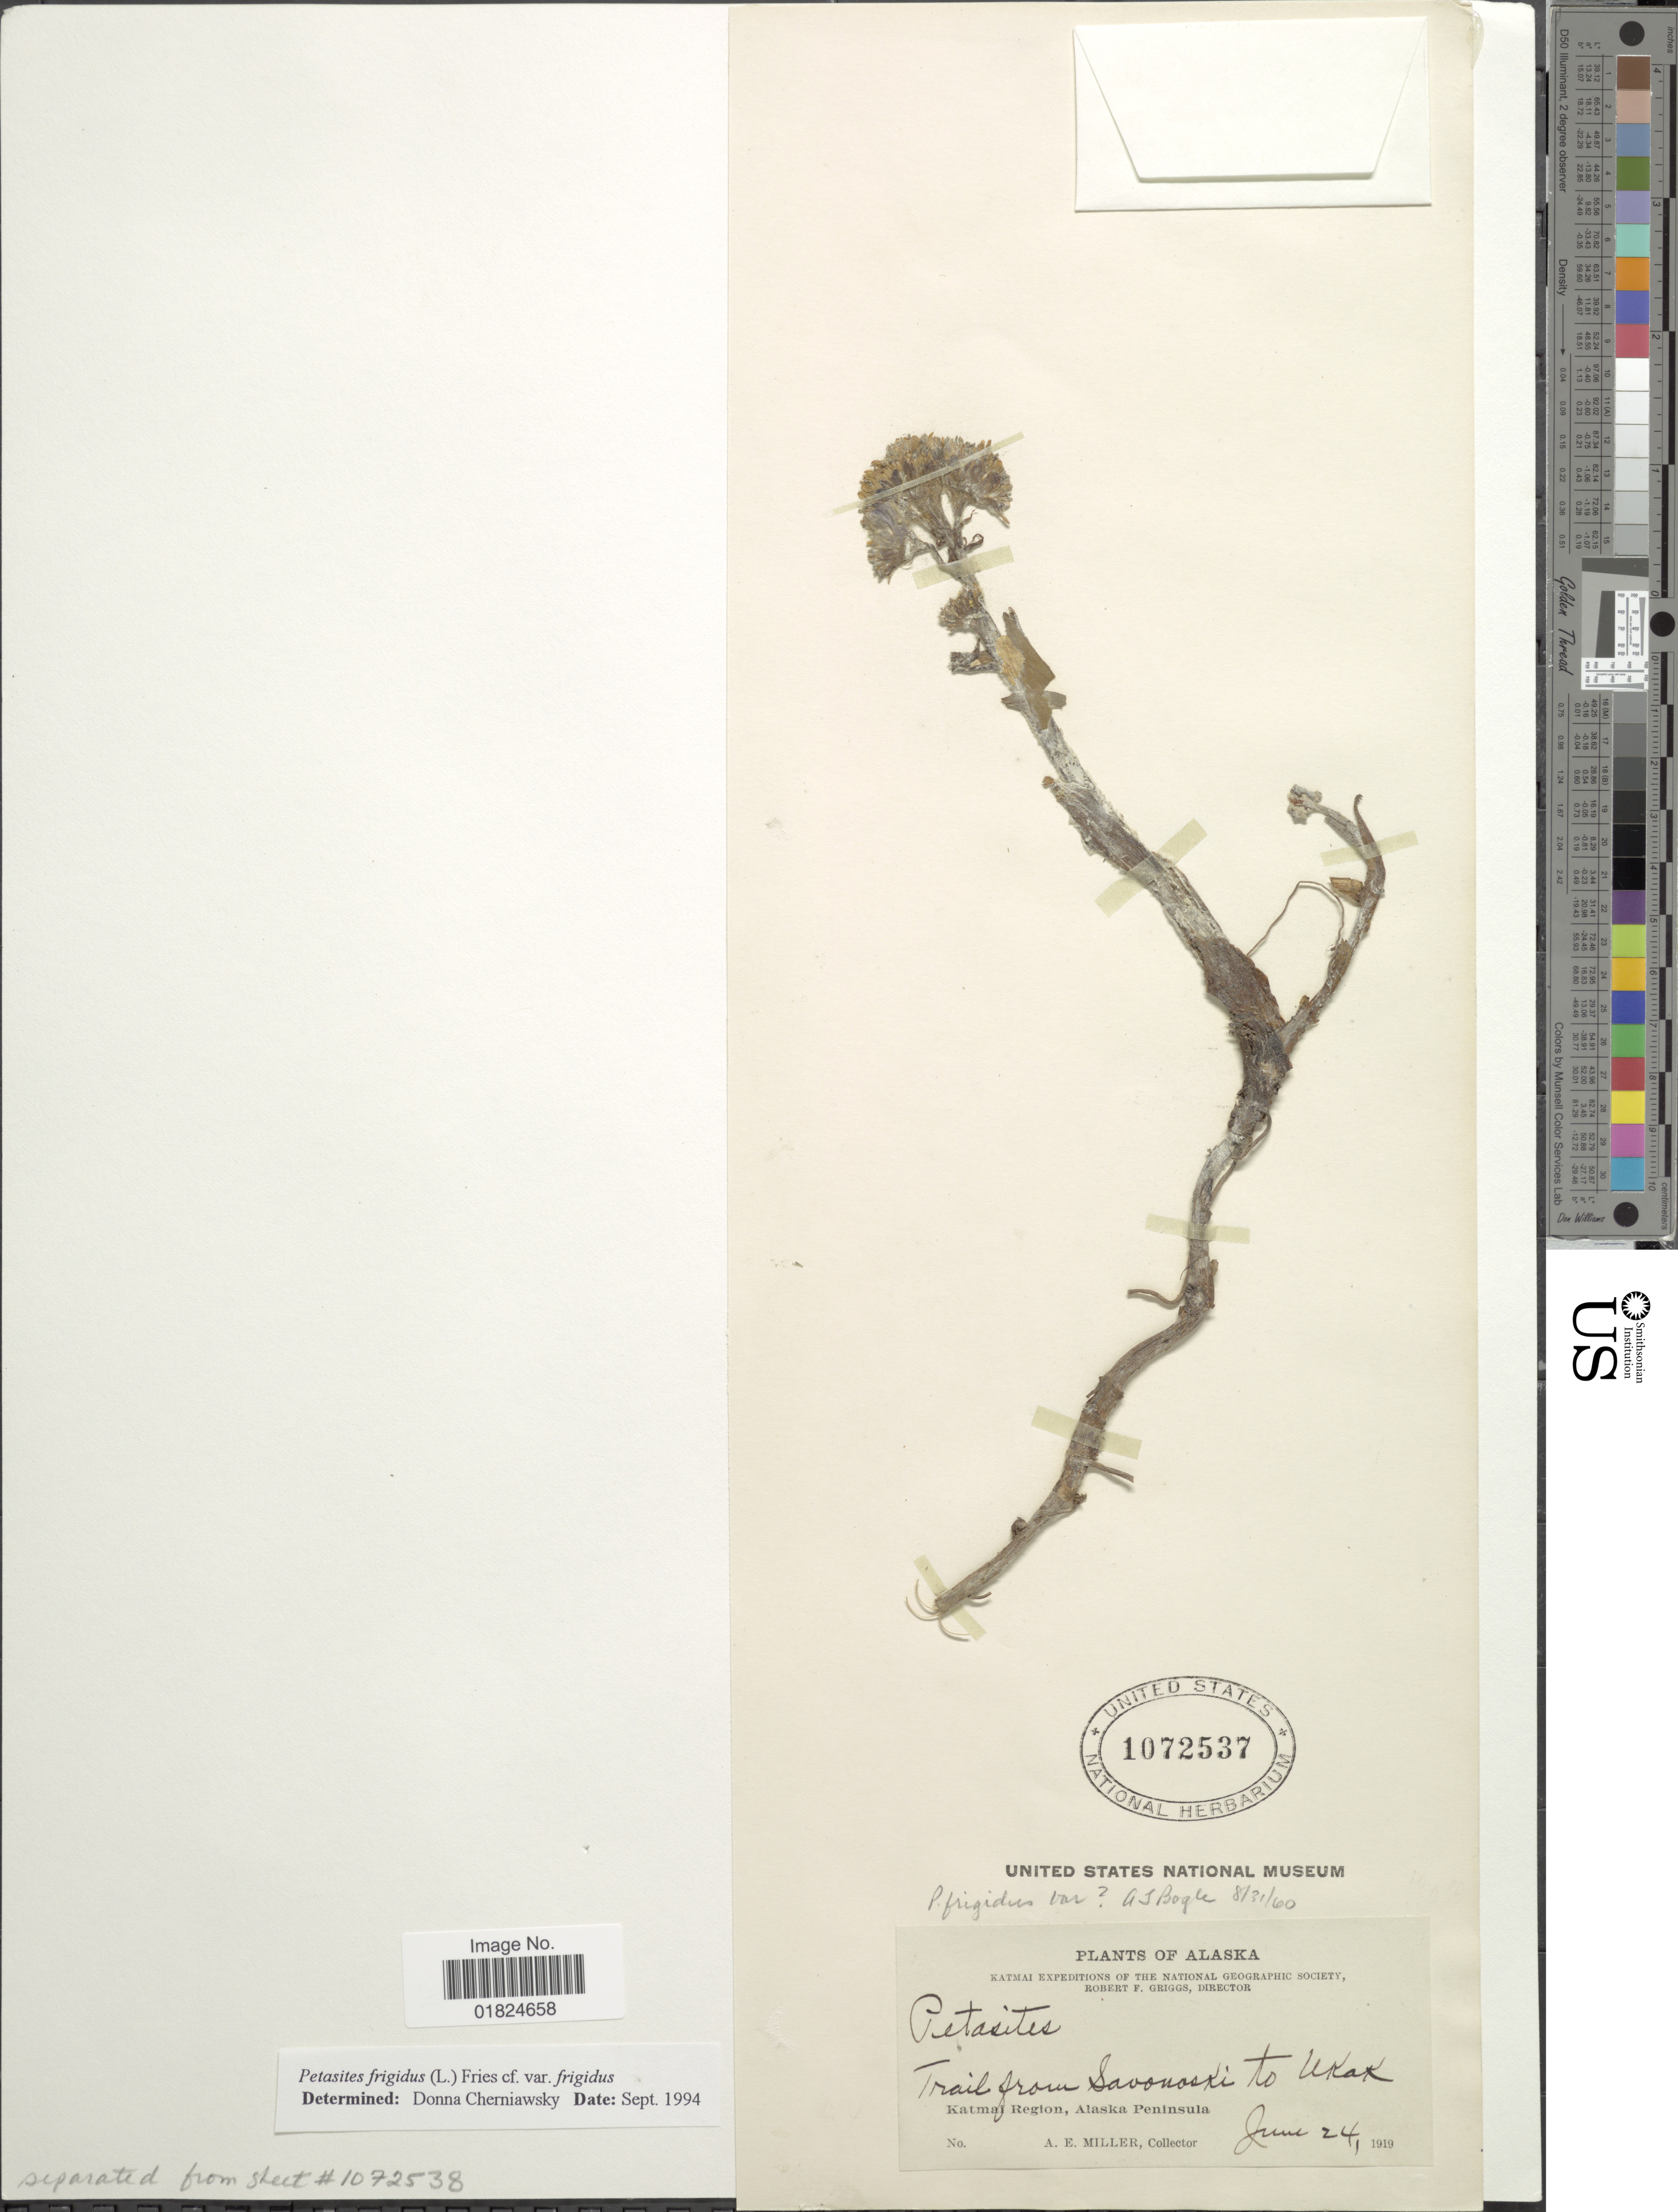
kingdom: Plantae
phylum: Tracheophyta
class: Magnoliopsida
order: Asterales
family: Asteraceae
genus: Petasites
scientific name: Petasites frigidus var. frigidus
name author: (L.) Fr.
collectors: A. E. Miller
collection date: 1919-06-24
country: United States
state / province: Alaska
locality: Alaska. Trail from Savonoski to Ukak. Katmai Region, Alaska Peninsula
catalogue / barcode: US 1072537